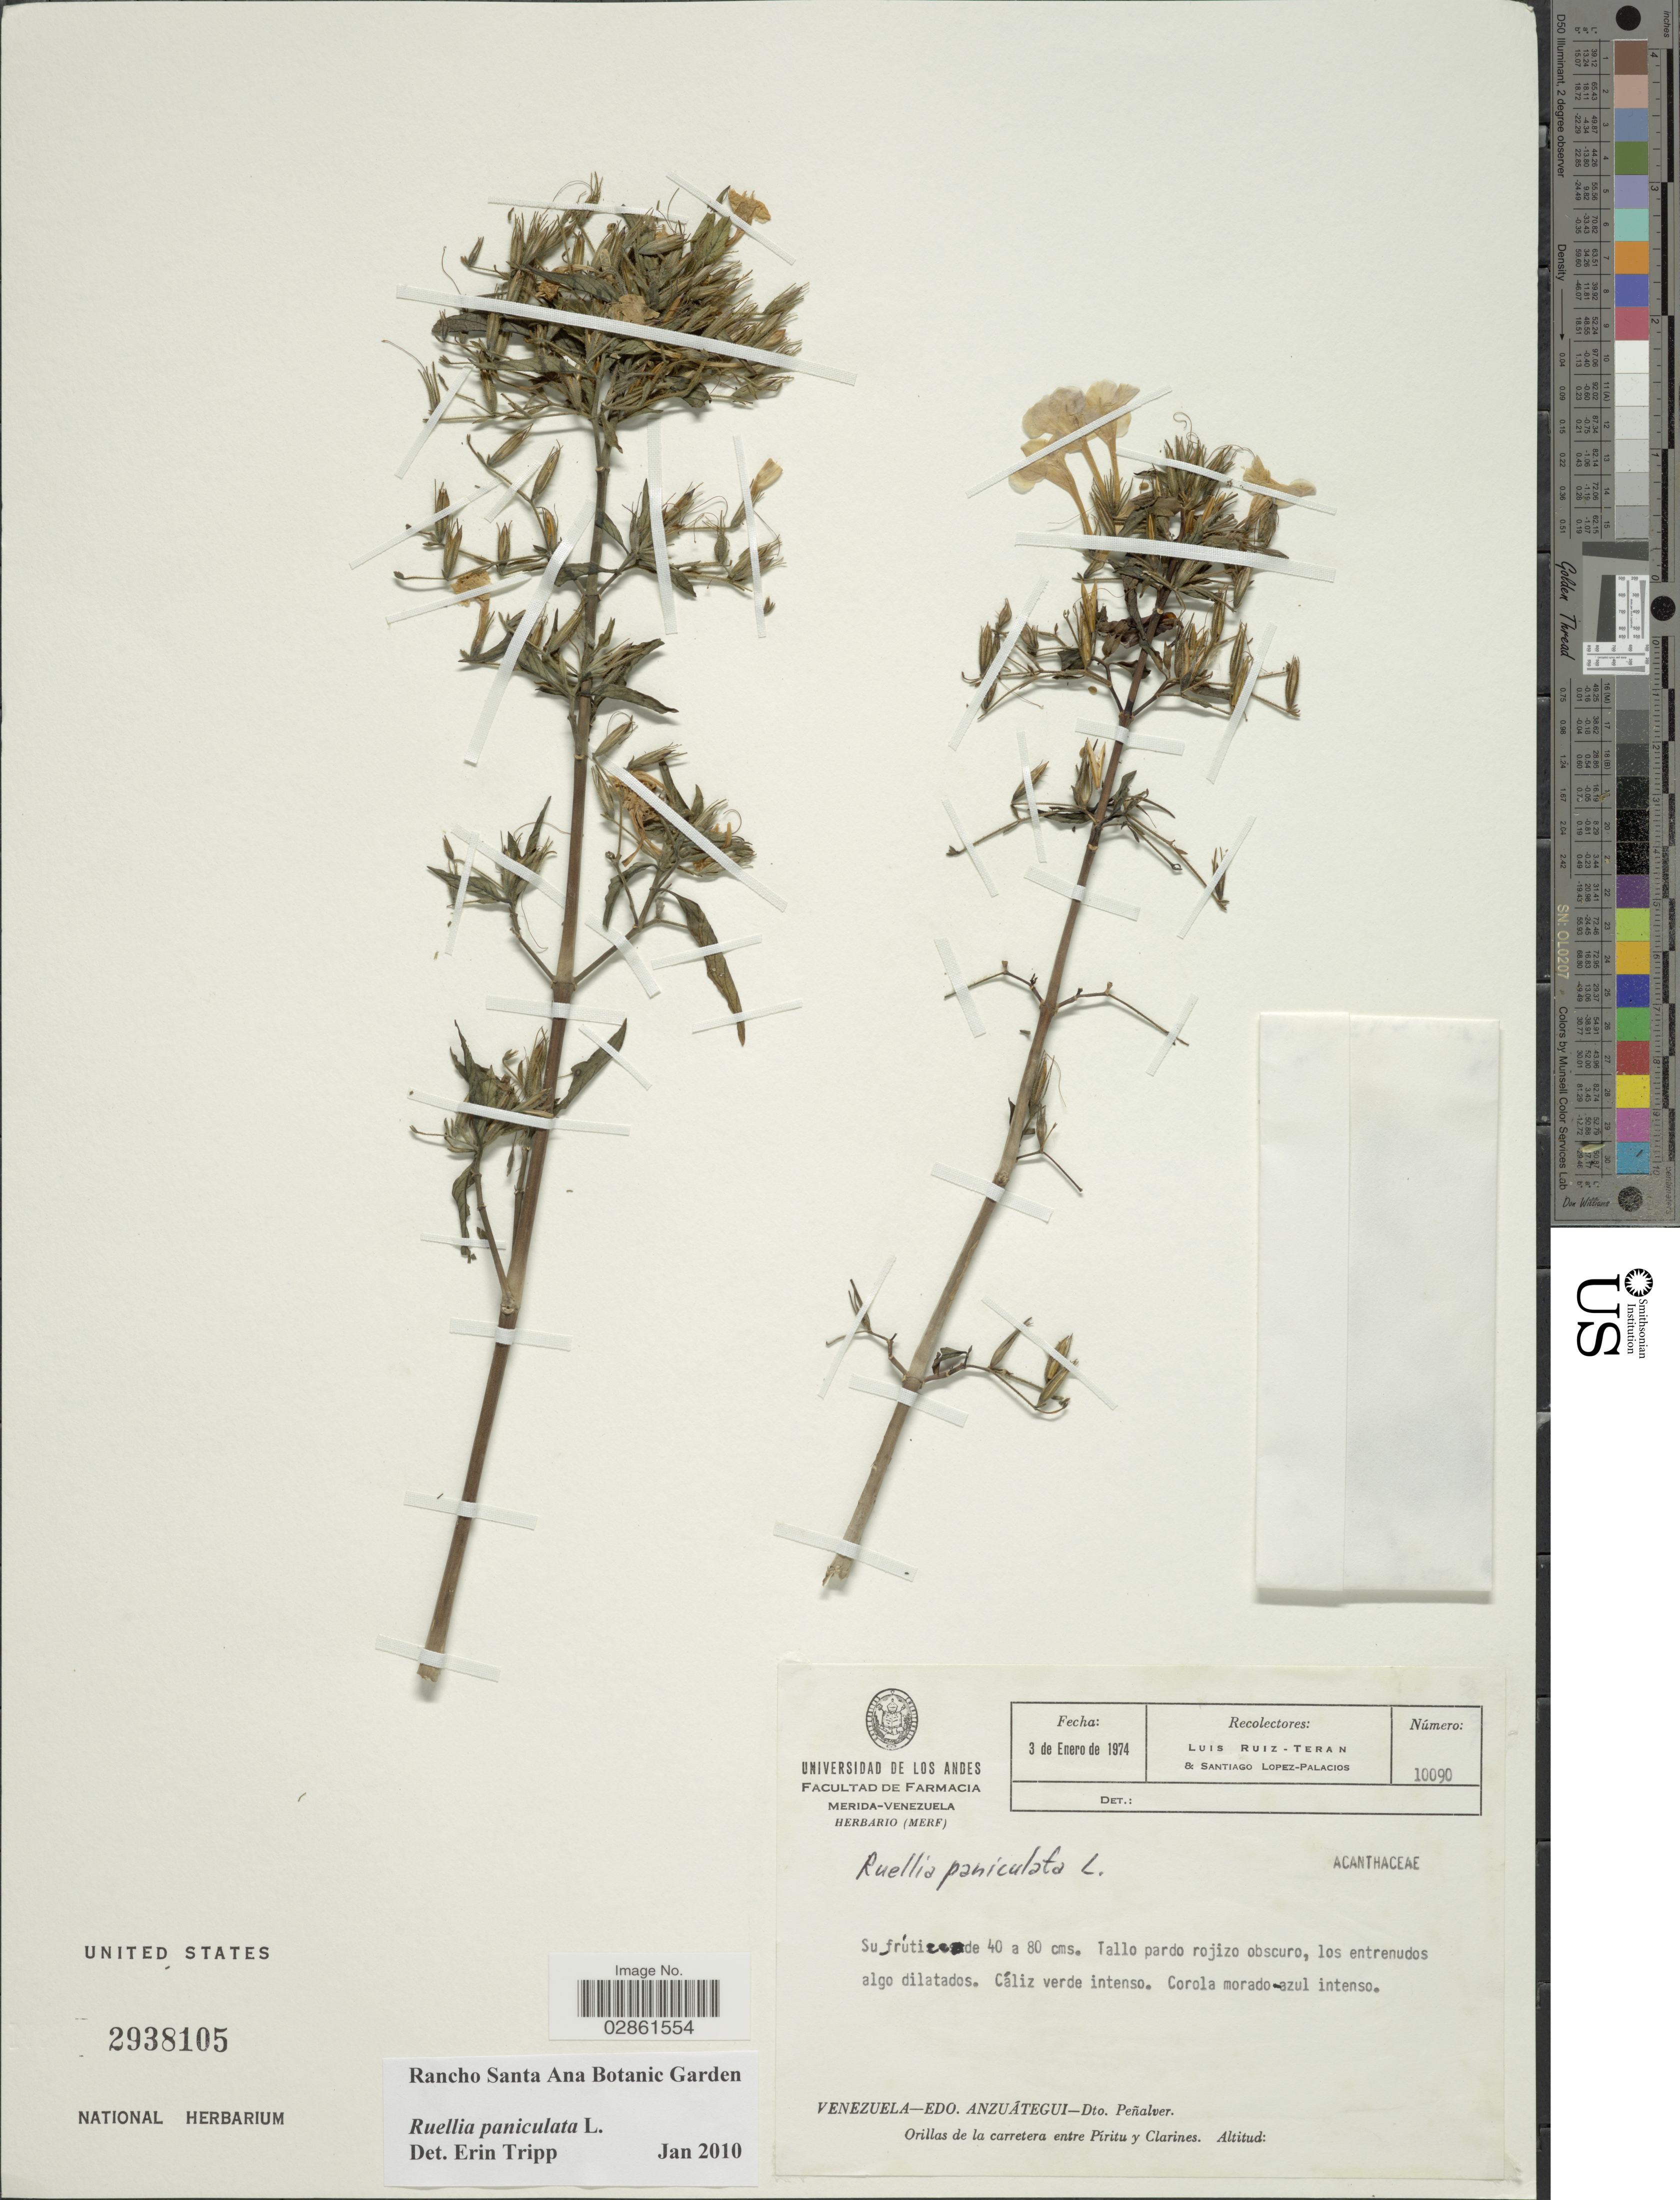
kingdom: Plantae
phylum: Tracheophyta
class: Magnoliopsida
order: Lamiales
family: Acanthaceae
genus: Ruellia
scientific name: Ruellia paniculata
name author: L.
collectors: L. Teran & S. López-Palacios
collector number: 10090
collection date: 1974-01-03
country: Venezuela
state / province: Anzoategui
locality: Edo. Anzuátegui-Dto. Peñalver. Orillas de la carretera entre Píritu y Clarines.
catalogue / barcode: US 2938105